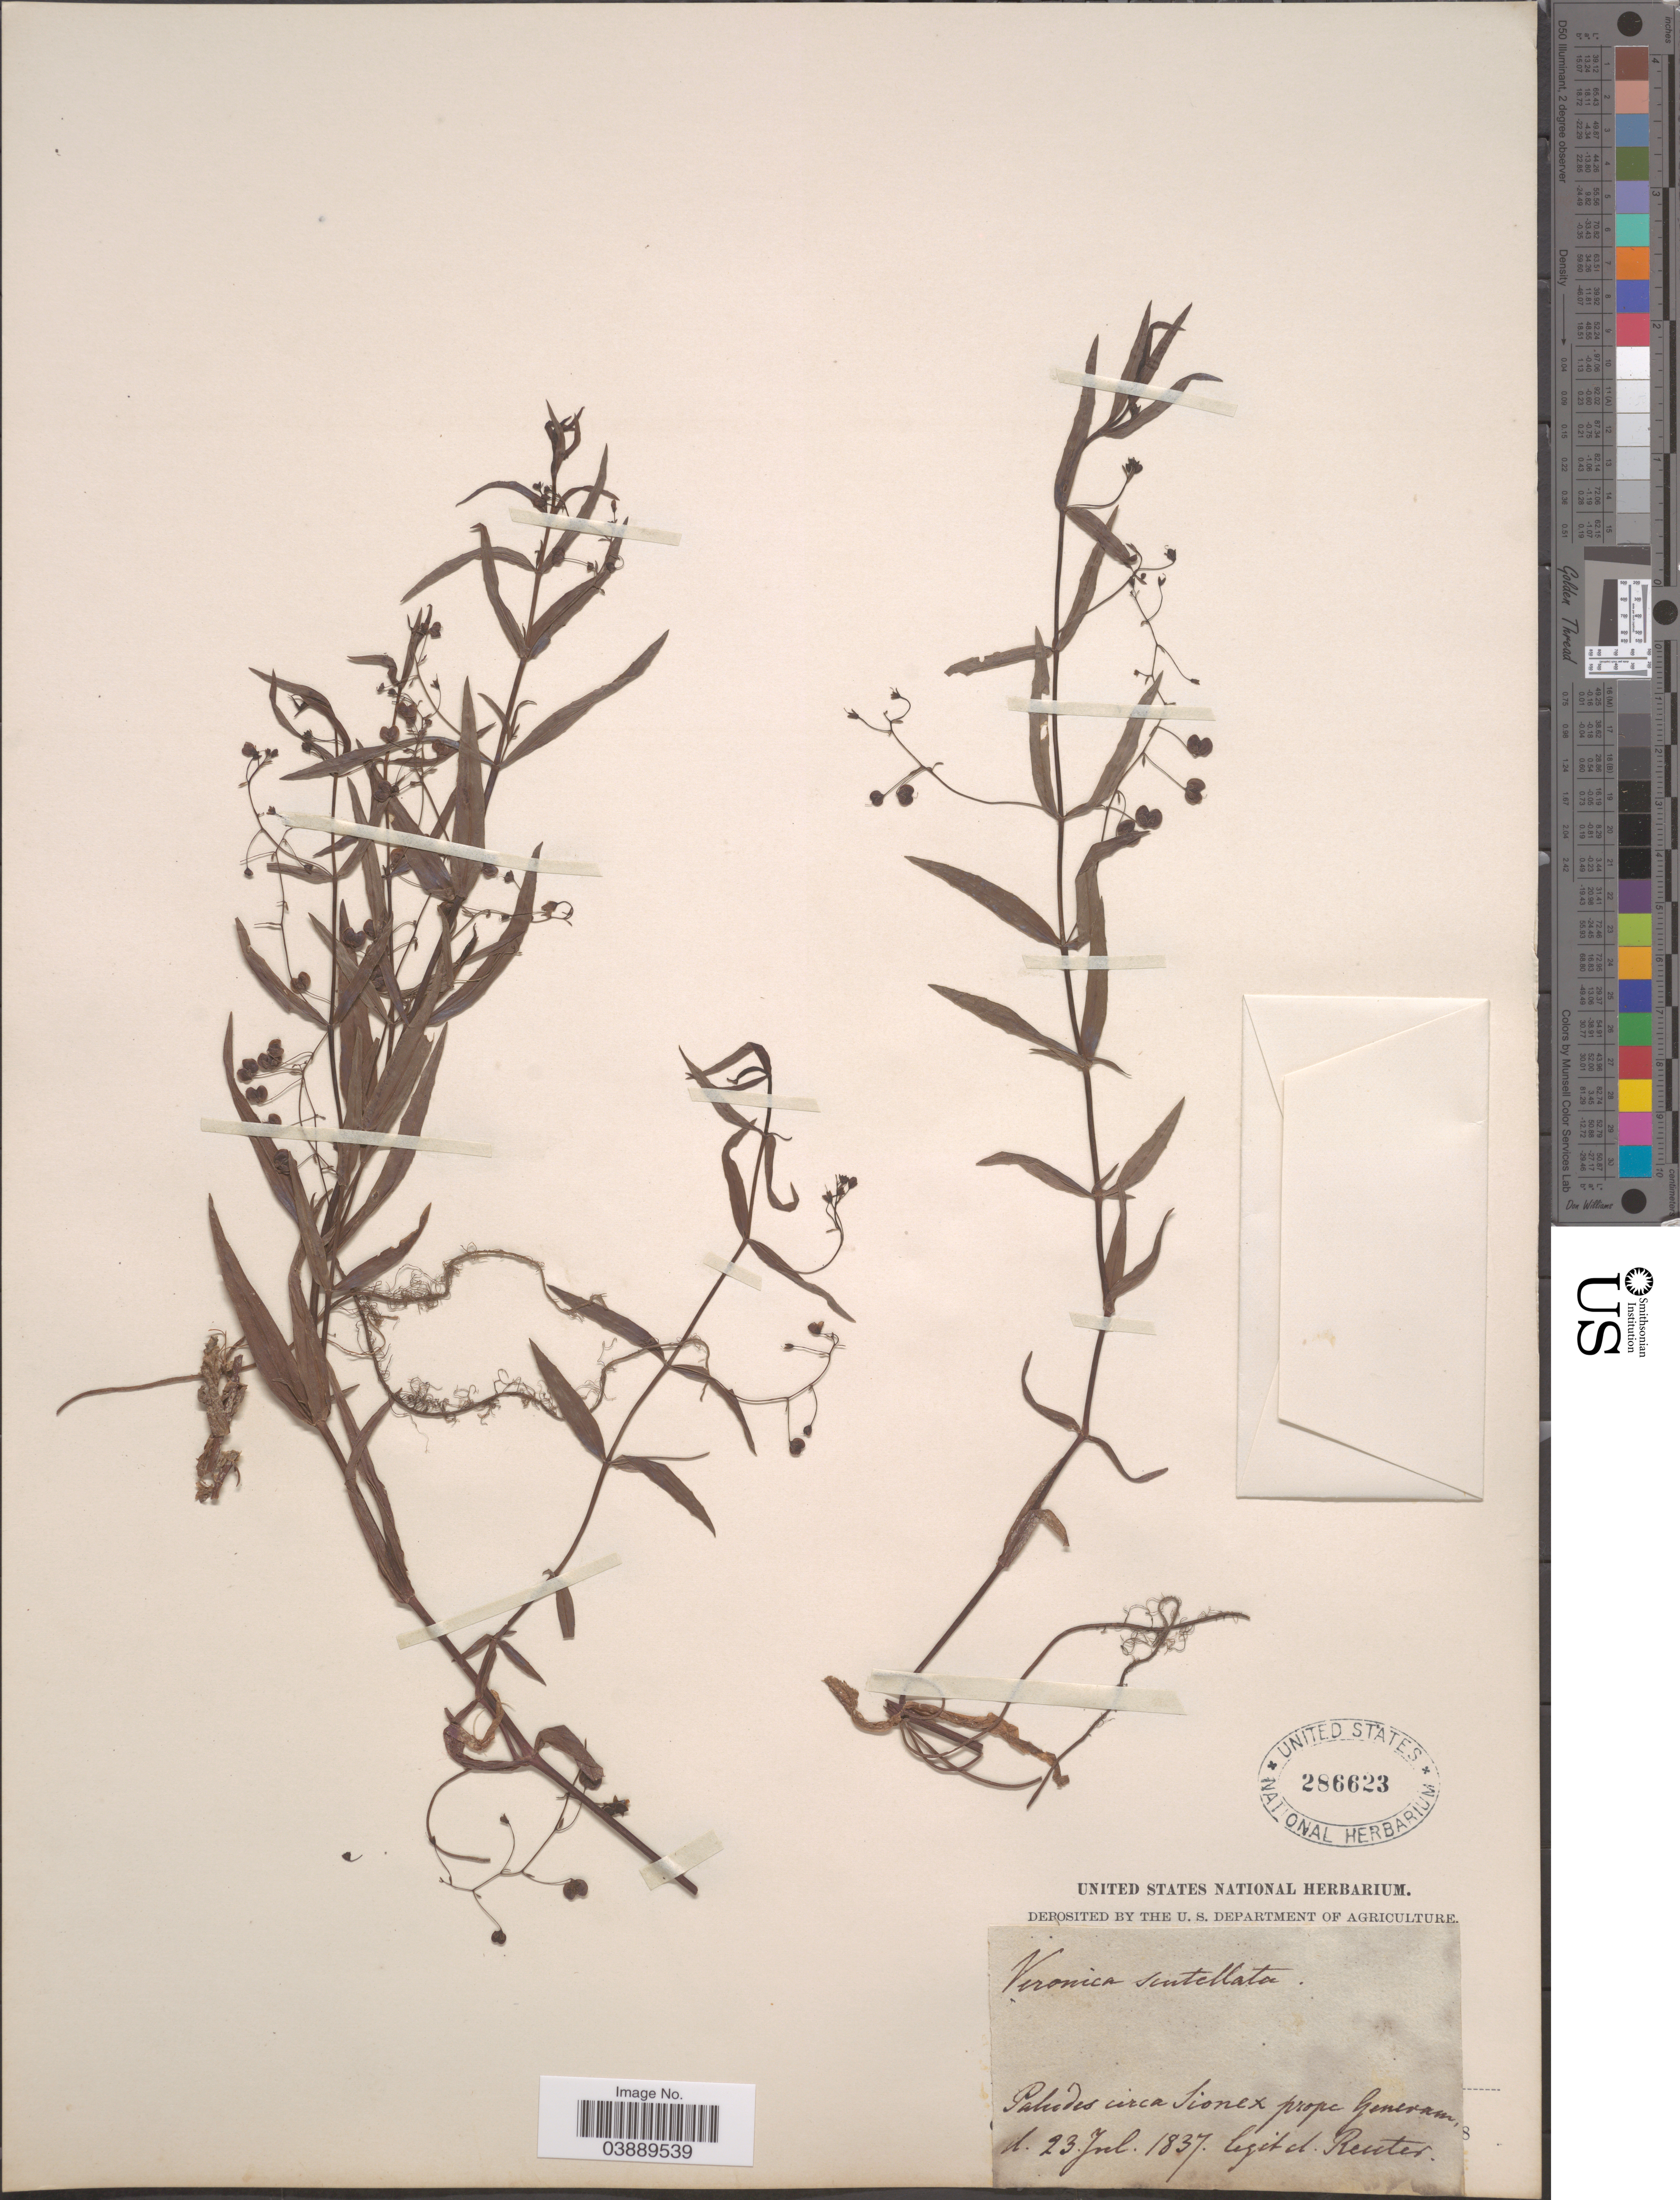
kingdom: Plantae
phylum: Tracheophyta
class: Magnoliopsida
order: Lamiales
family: Plantaginaceae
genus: Veronica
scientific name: Veronica scutellata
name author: L.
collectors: -. Reuter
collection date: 1837-07-23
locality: Paludes circa Sionex prope Generam. [interpreted]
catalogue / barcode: US 286623